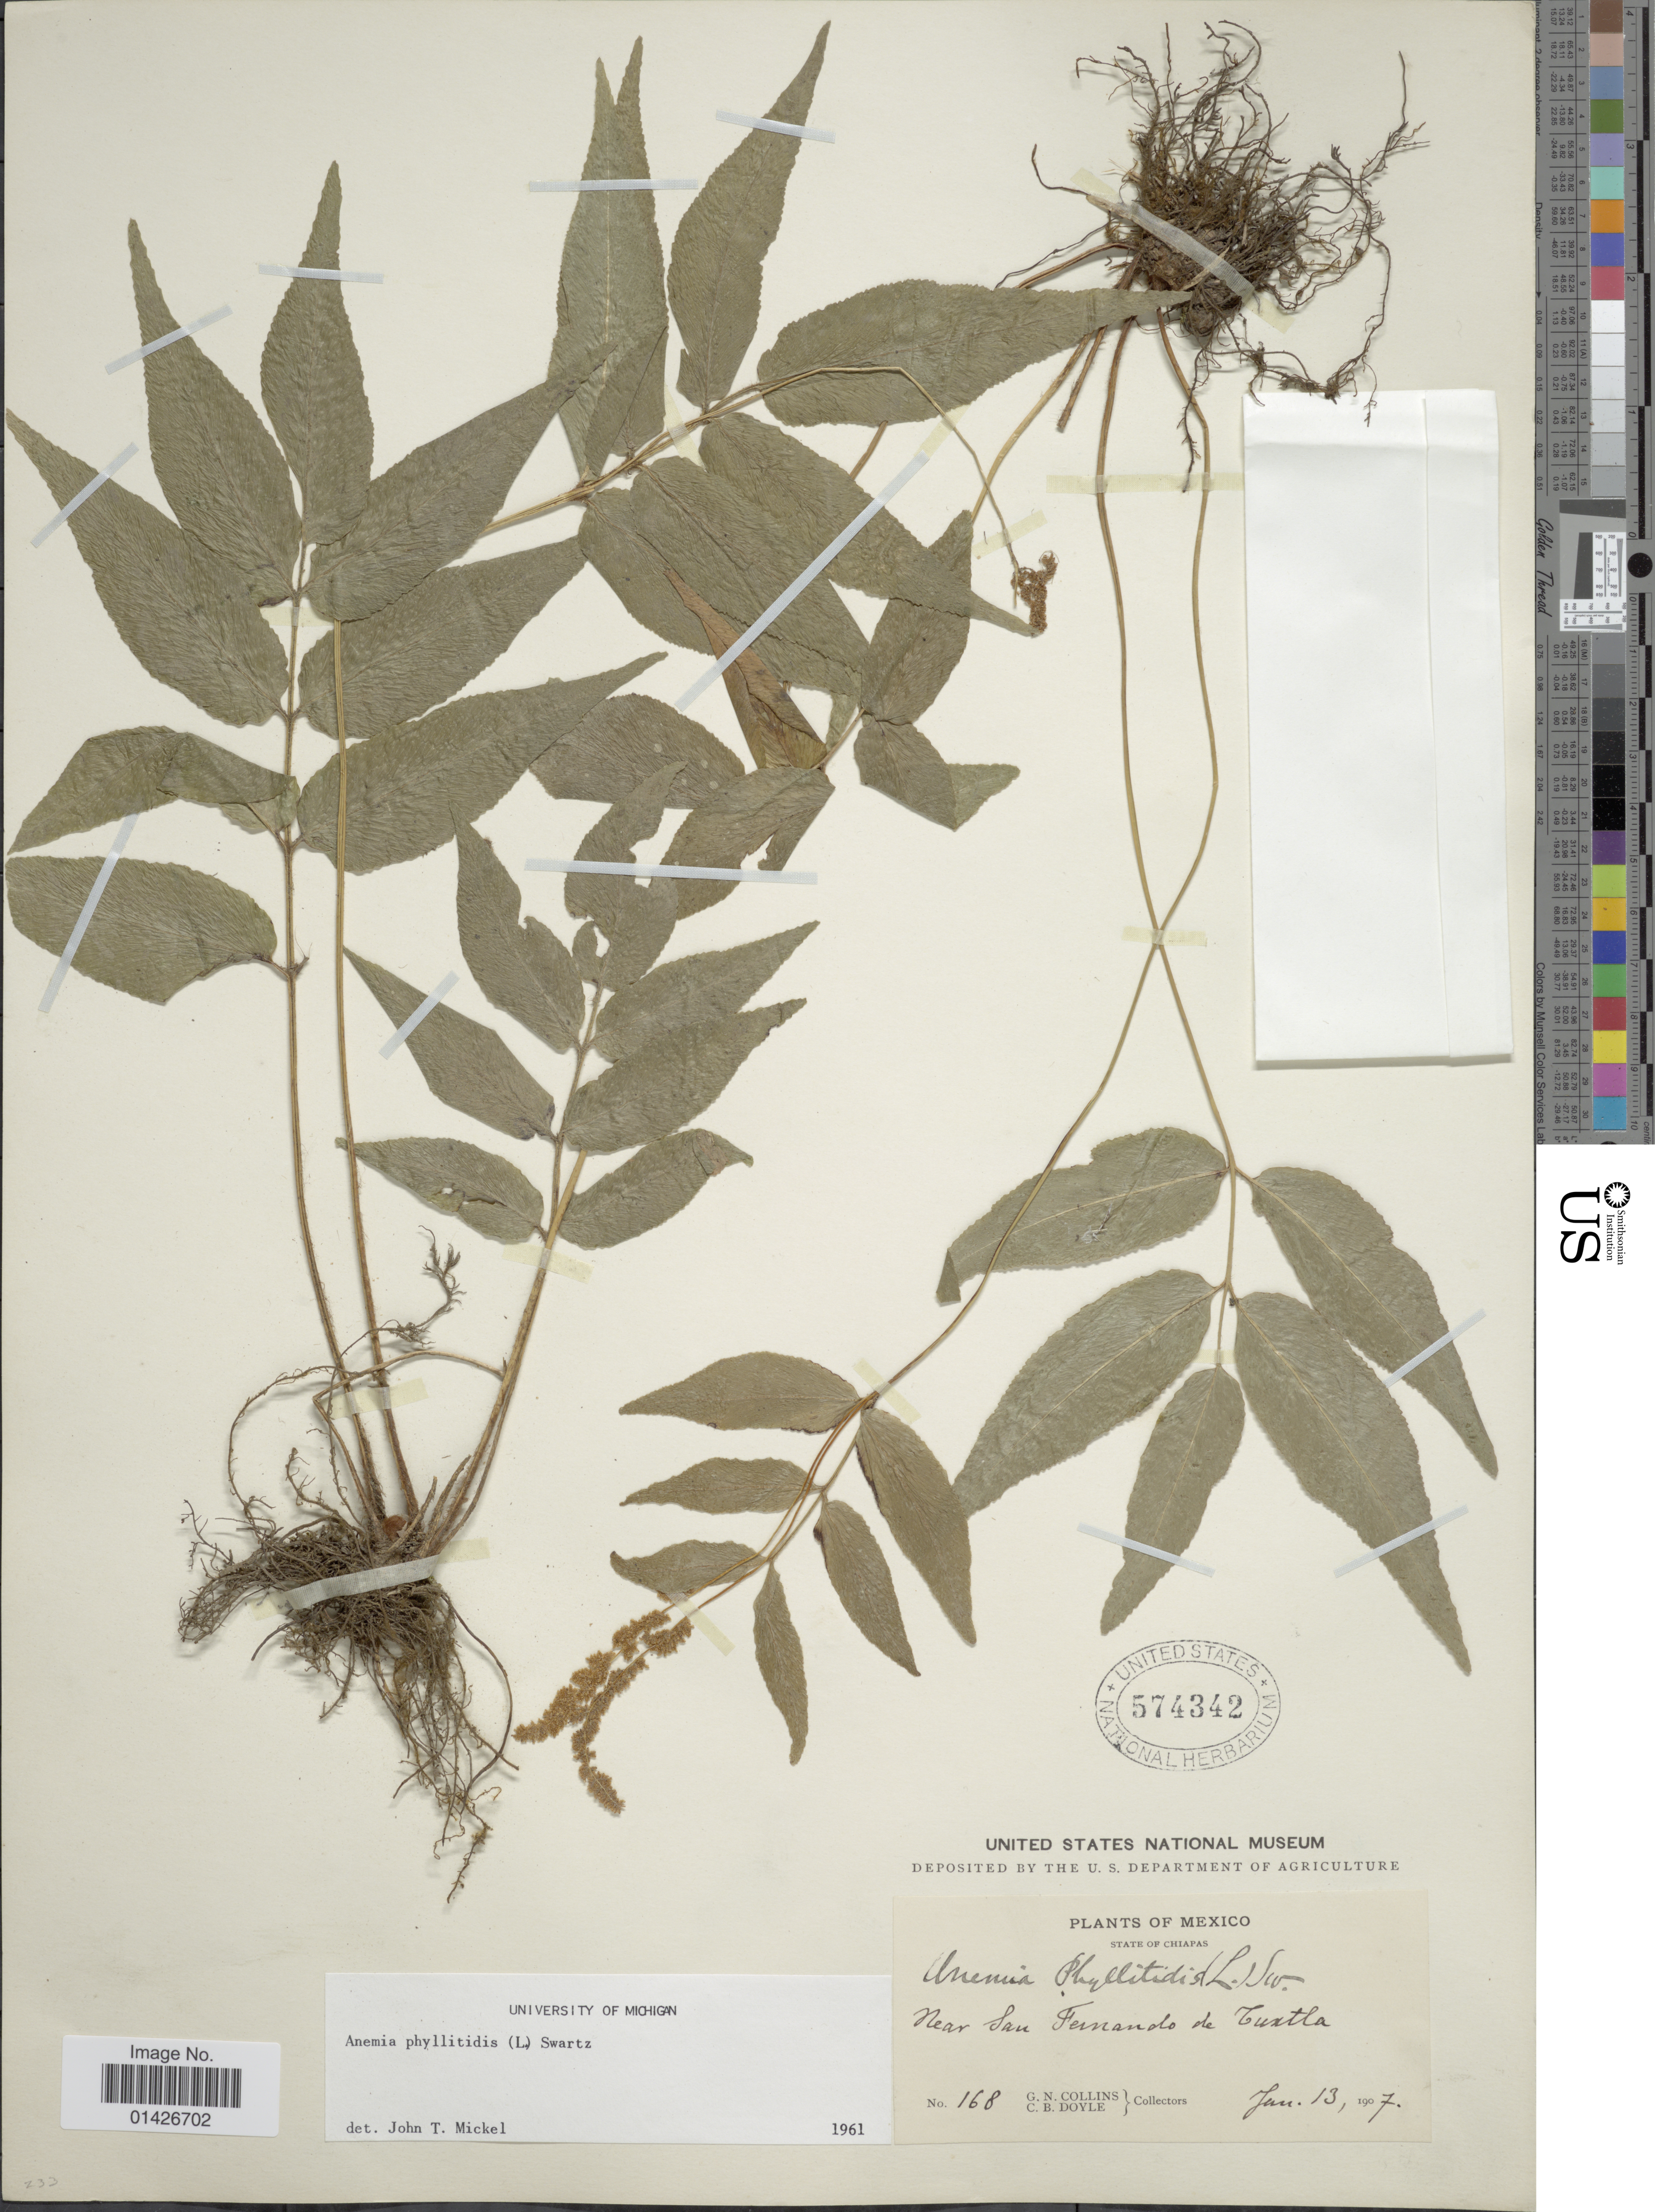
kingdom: Plantae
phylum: Tracheophyta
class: Polypodiopsida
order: Schizaeales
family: Anemiaceae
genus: Anemia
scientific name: Anemia phyllitidis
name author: (L.) Sw.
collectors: G. Collins & C. Doyle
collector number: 168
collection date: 1907-01-13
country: Mexico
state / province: Chiapas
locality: Near San Fernando de Tuxtla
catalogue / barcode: US 574342